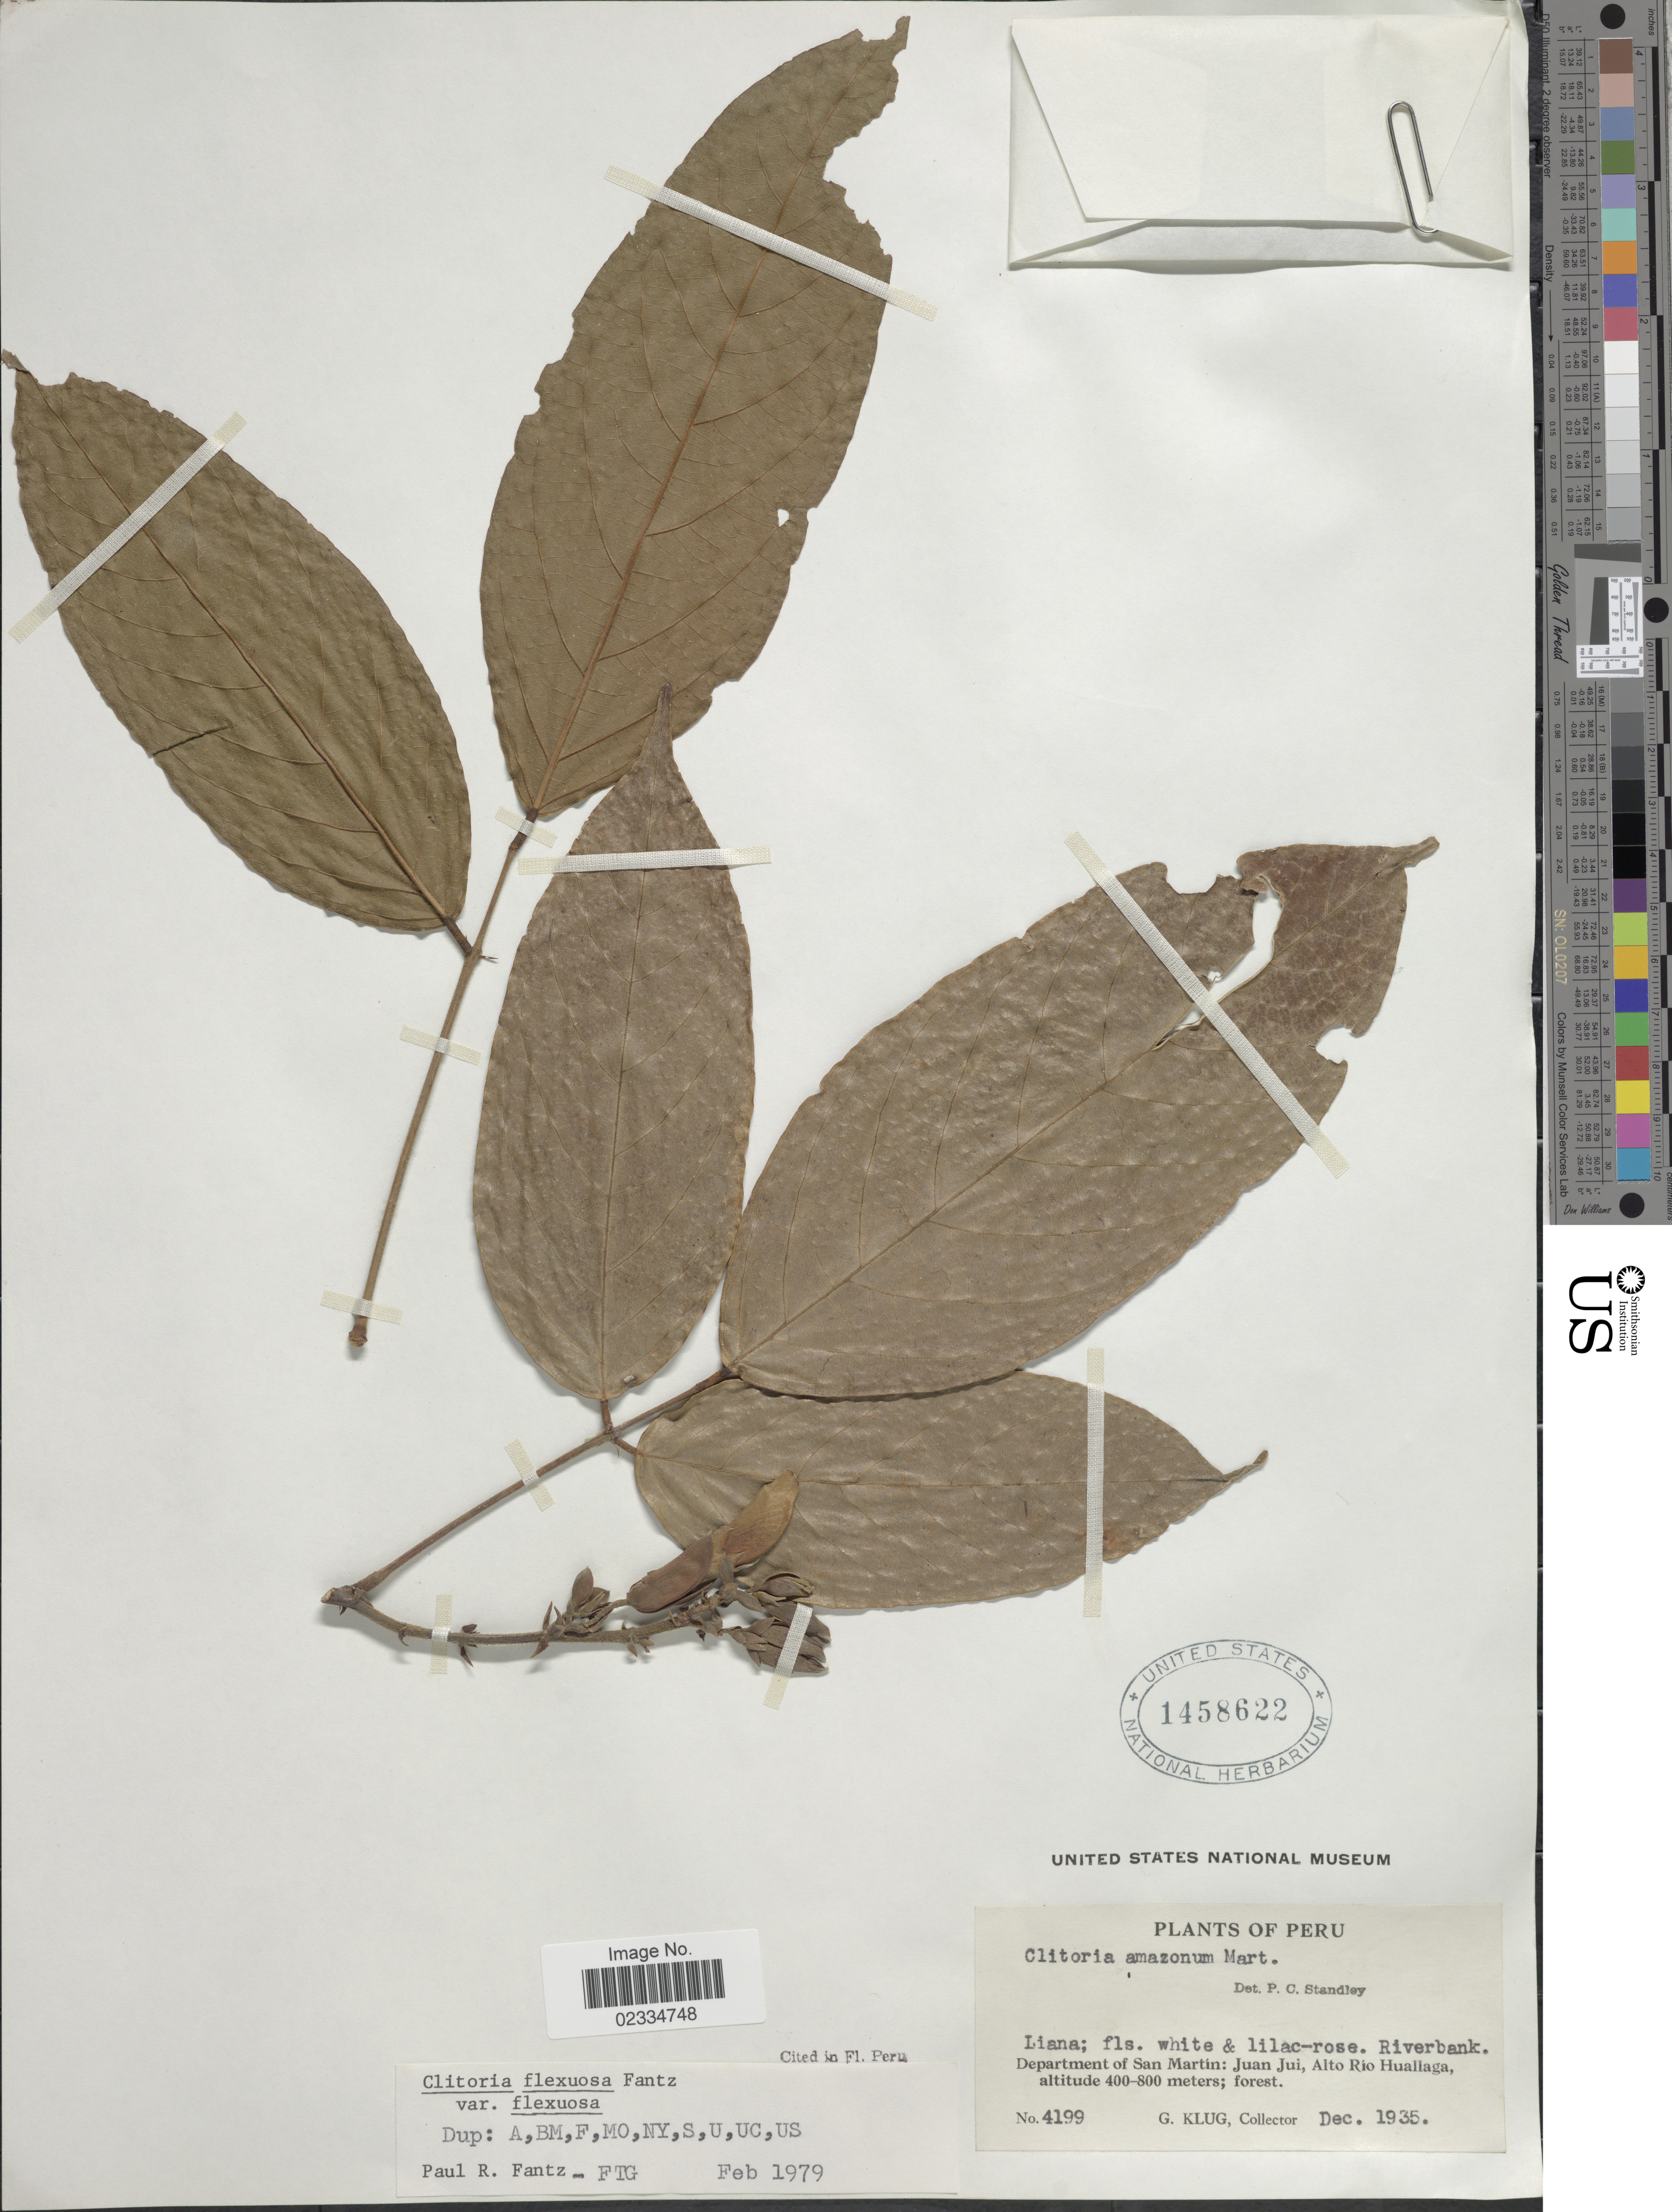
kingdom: Plantae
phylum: Tracheophyta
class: Magnoliopsida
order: Fabales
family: Fabaceae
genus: Clitoria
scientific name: Clitoria flexuosa var. flexuosa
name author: Fantz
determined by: Fantz, P. R., (FLAS), University of Florida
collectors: G. Klug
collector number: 4199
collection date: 1935-12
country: Peru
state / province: San Martín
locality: Juan Jui, Alto Rio Huallaga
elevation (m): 400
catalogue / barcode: US 1458622